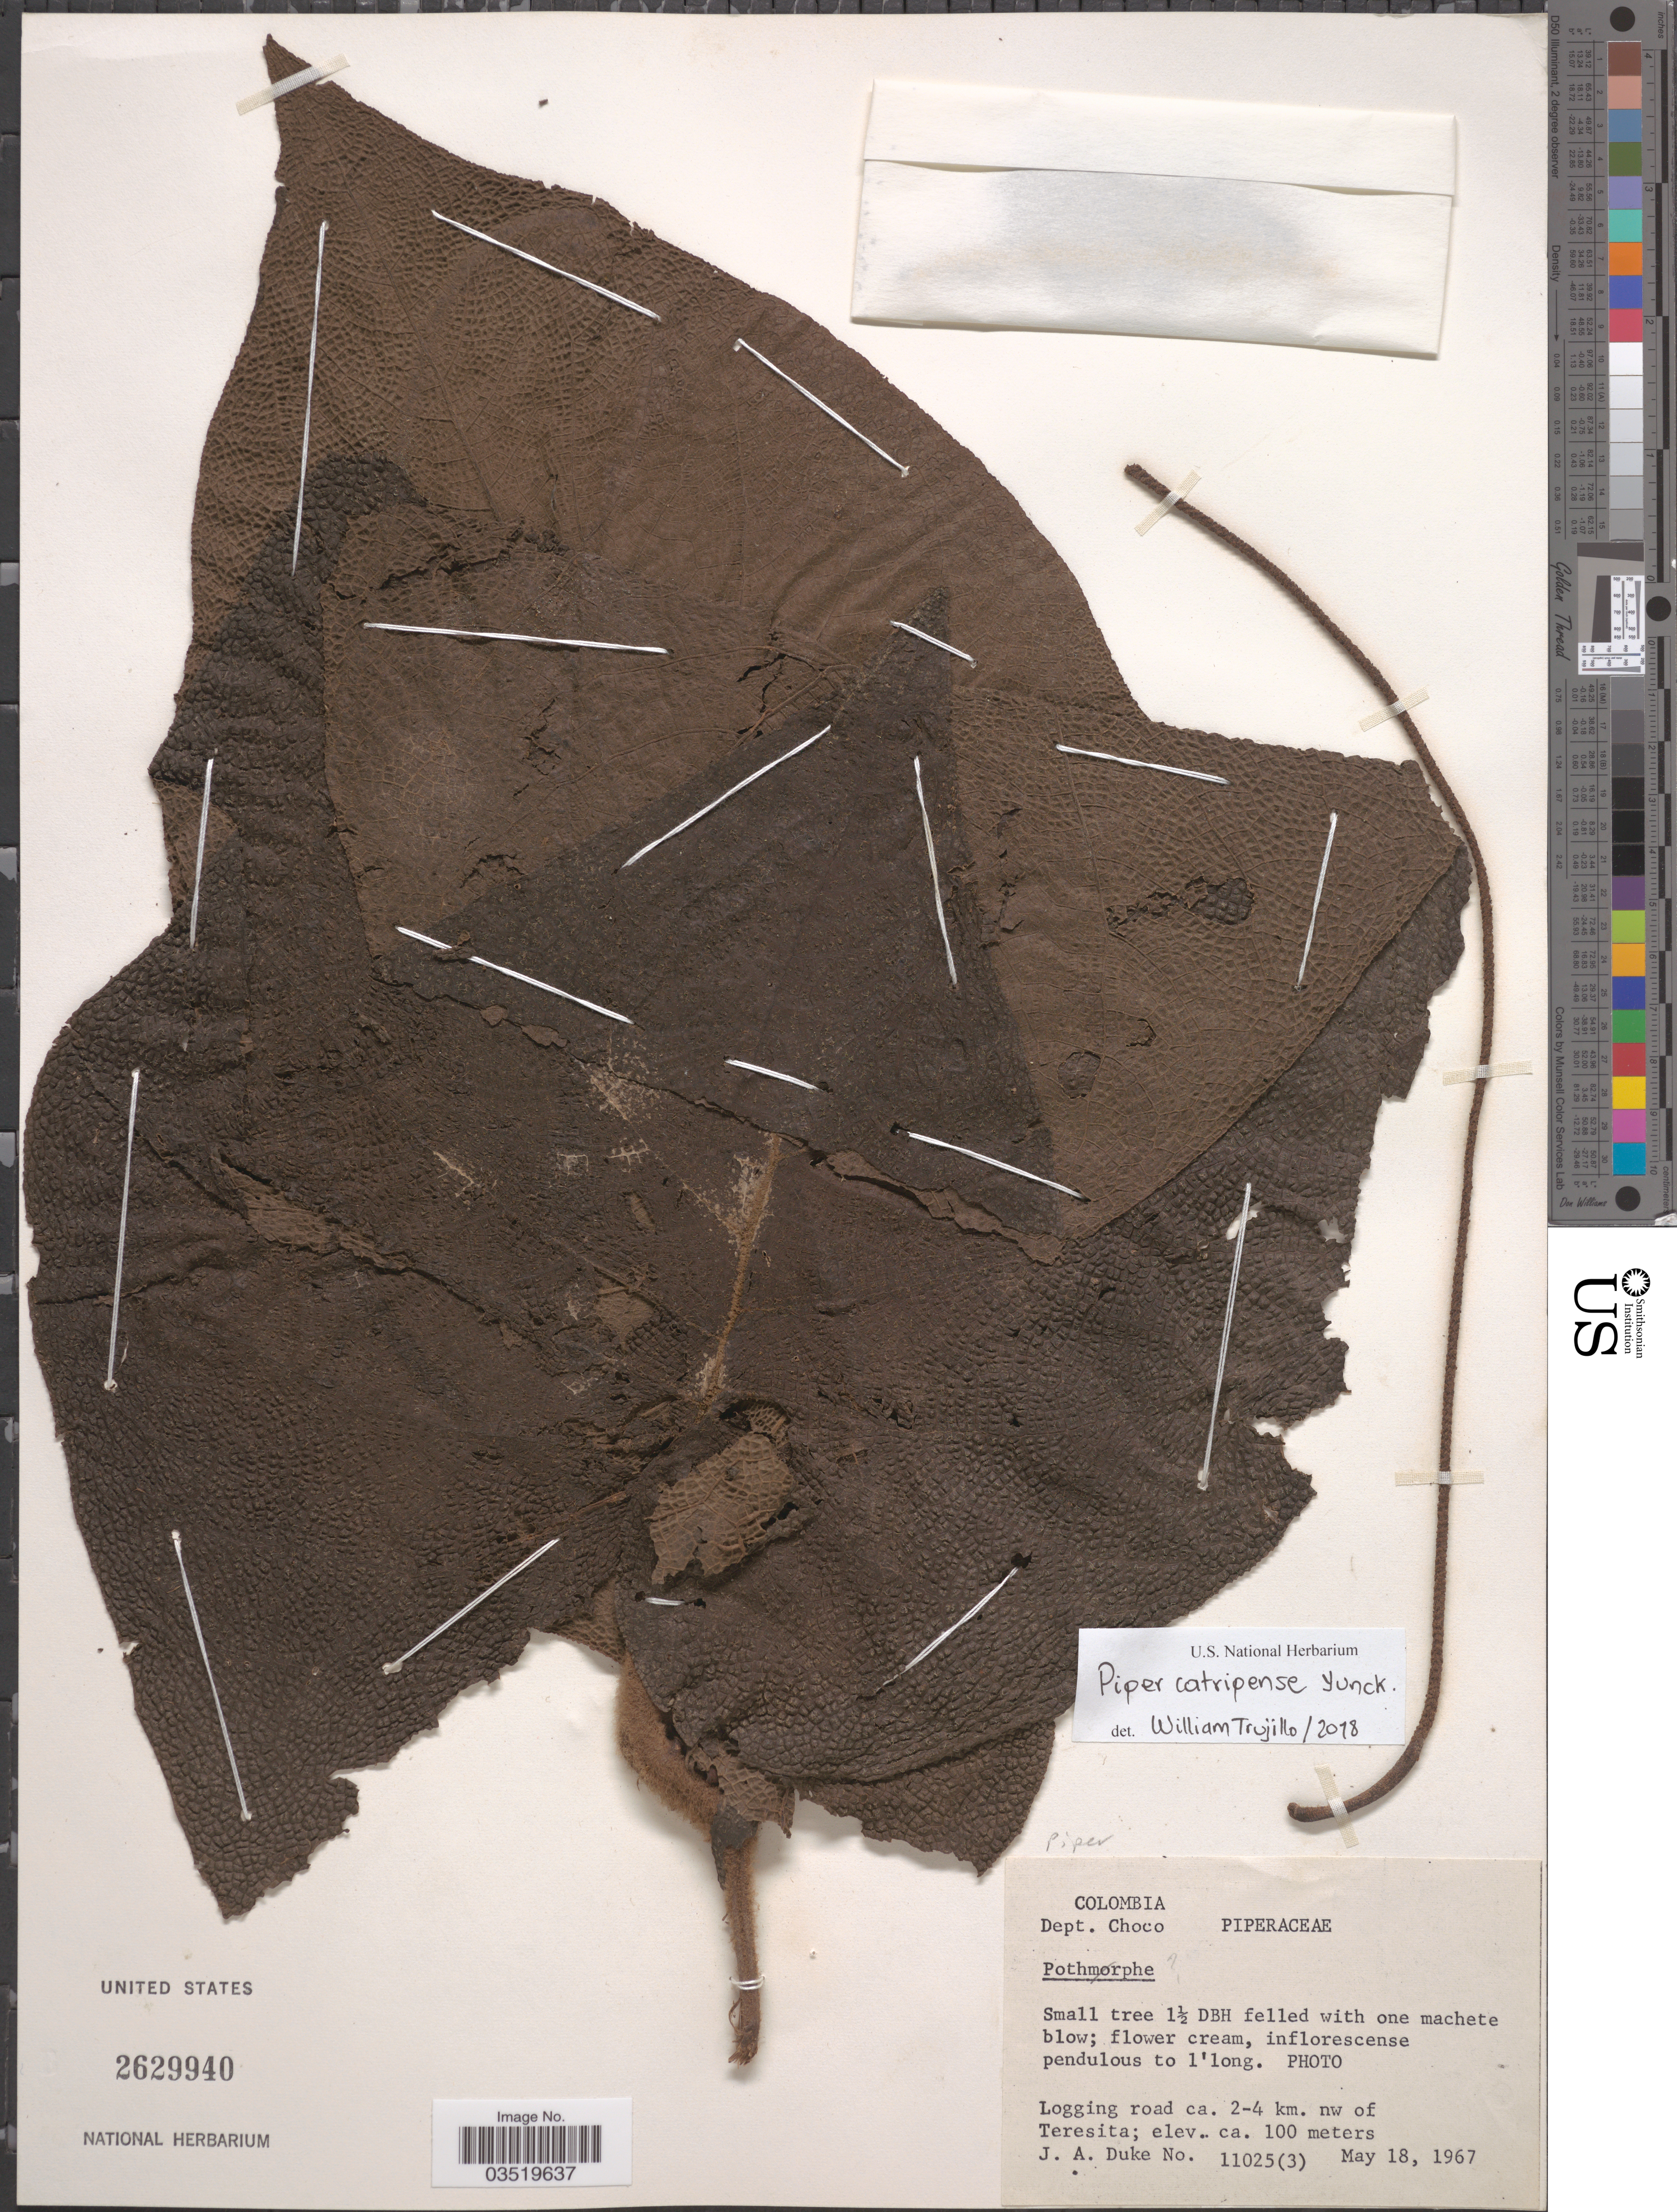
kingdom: Plantae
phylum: Tracheophyta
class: Magnoliopsida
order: Piperales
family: Piperaceae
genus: Piper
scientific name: Piper catripense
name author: Yunck. in Trel. & Yunck.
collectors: J. A. Duke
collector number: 11025(3)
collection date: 1967-05-18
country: Colombia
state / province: Chocó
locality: Dept. Choco. Logging road ca. 2-4 km. nw of Teresita.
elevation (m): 100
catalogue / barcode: US 2629940